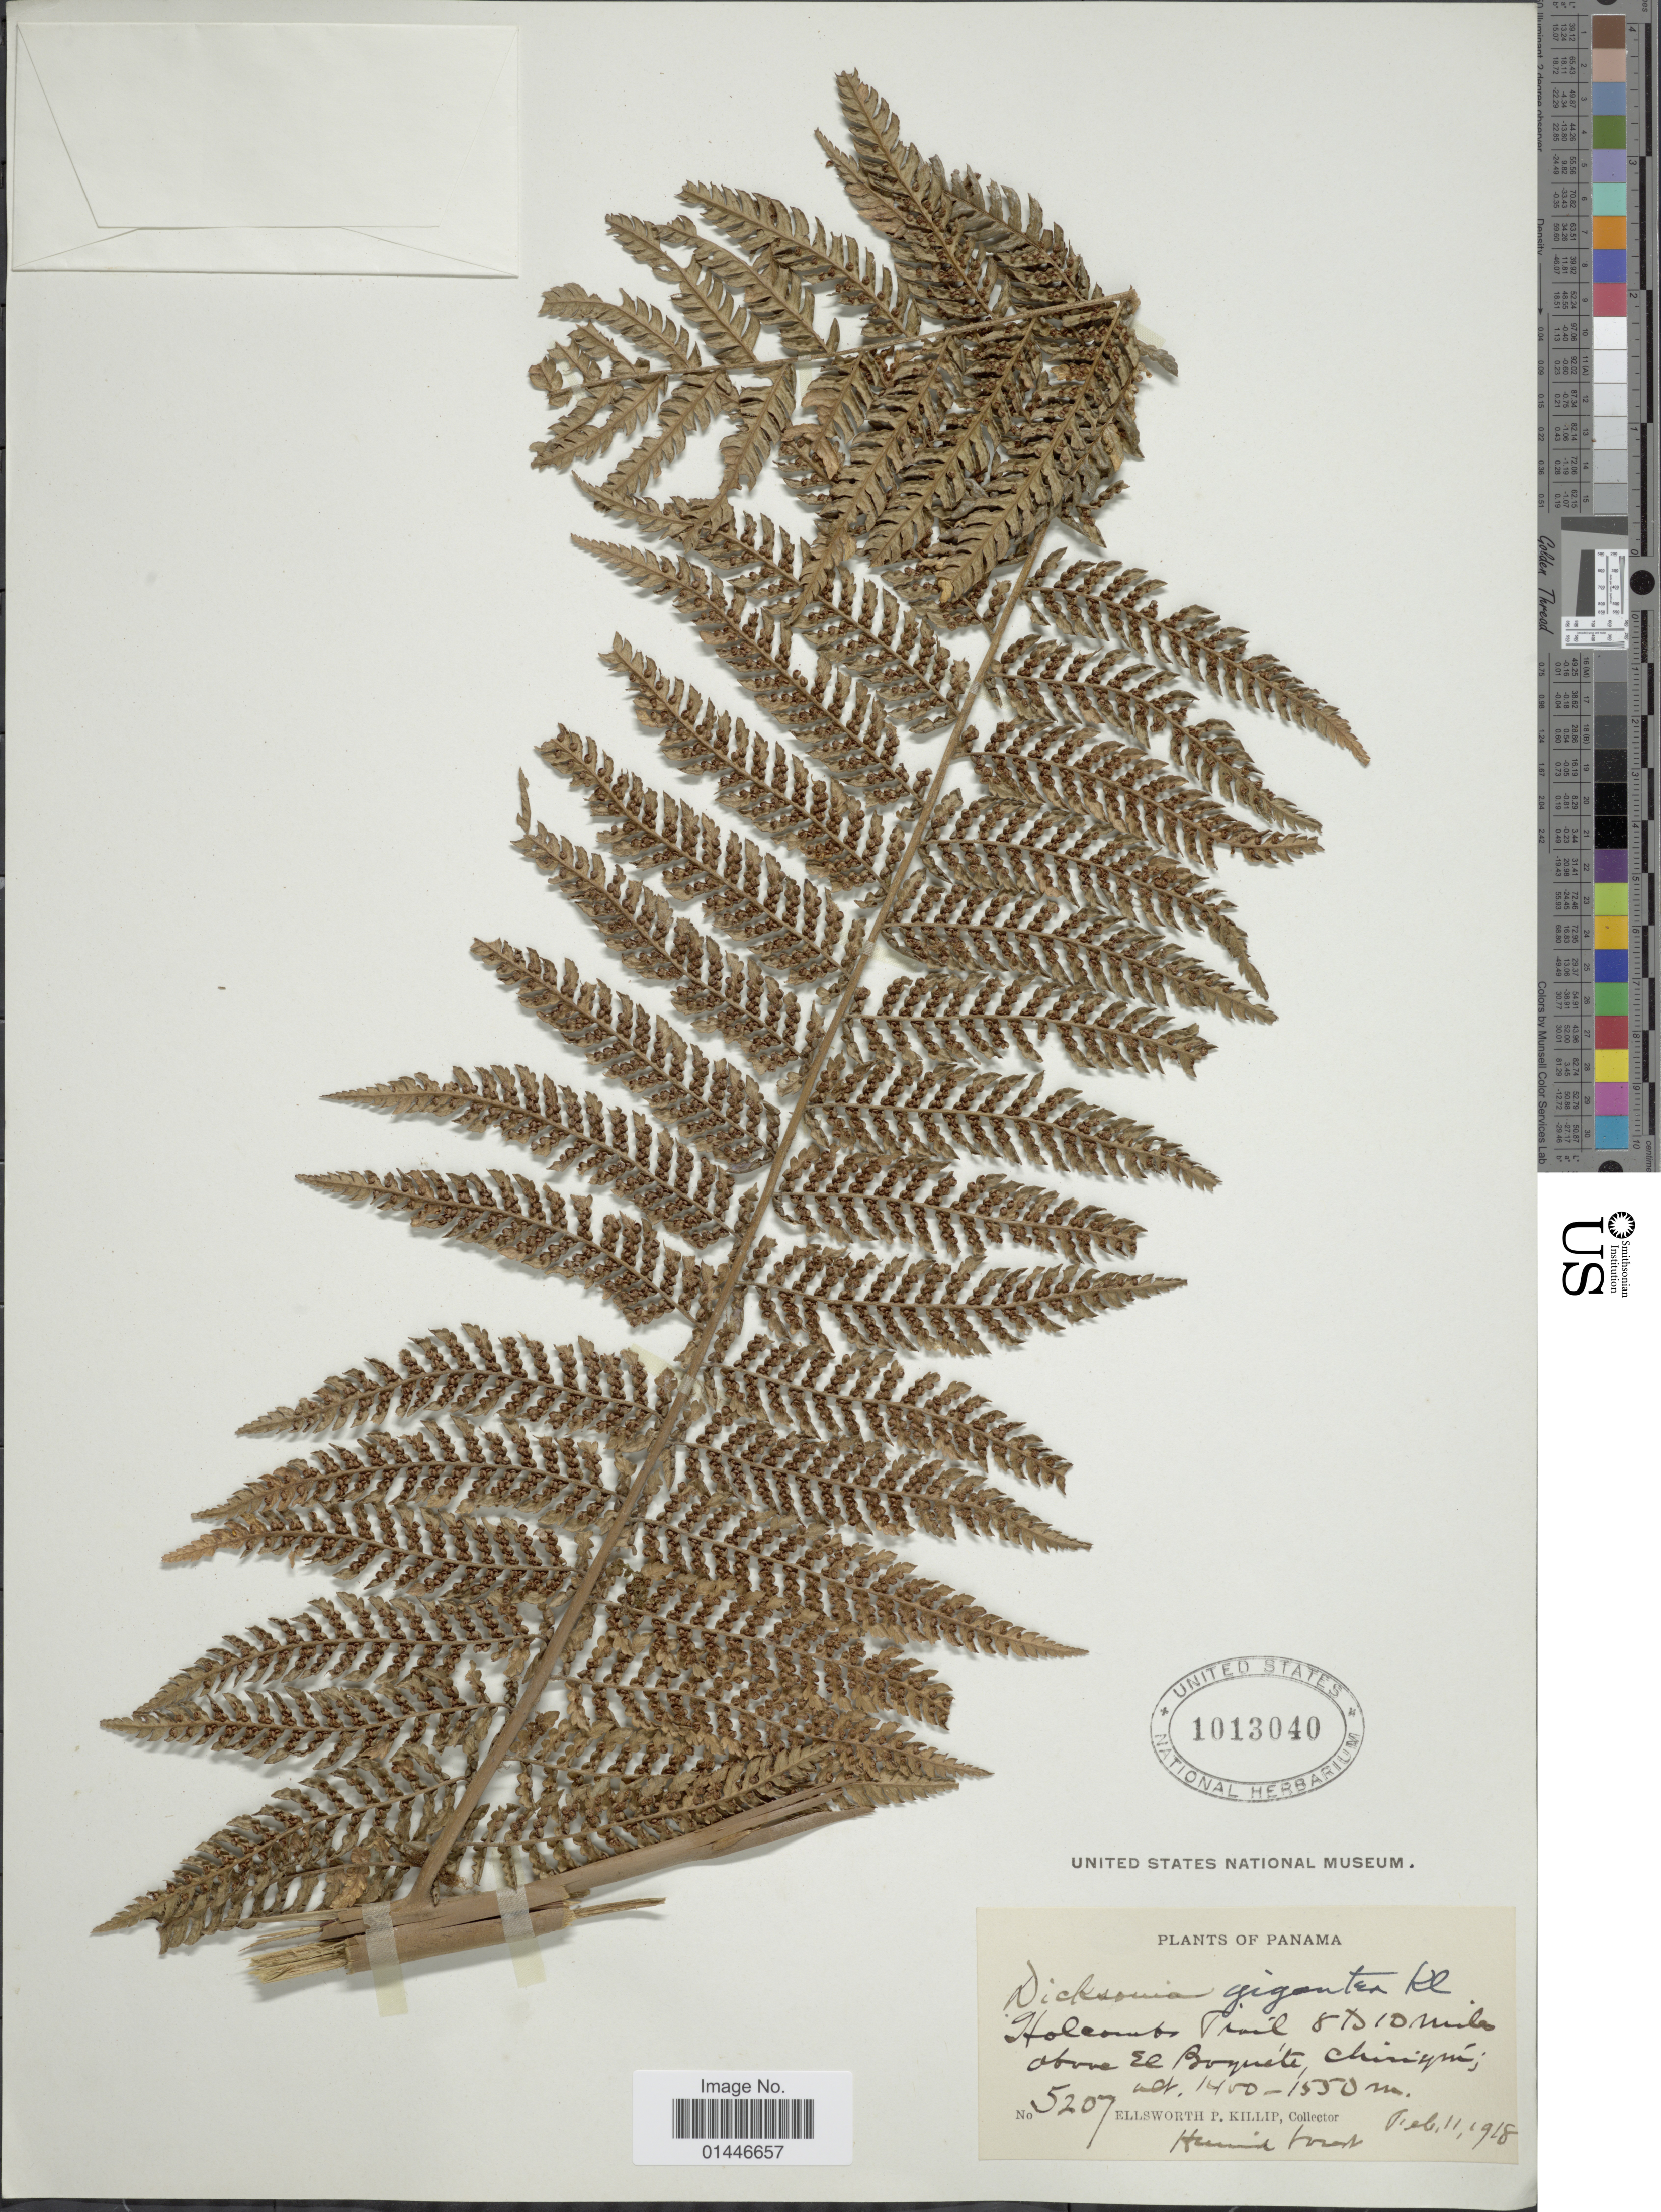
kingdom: Plantae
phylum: Tracheophyta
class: Polypodiopsida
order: Cyatheales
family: Dicksoniaceae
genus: Dicksonia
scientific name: Dicksonia gigantea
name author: H. Karst.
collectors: E. P. Killip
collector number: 5207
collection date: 1918-02-11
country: Panama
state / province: Chiriqui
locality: Holcombs Trail 8 to10 miles above El Boquete, Chiriqui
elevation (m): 1400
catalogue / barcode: US 1013040